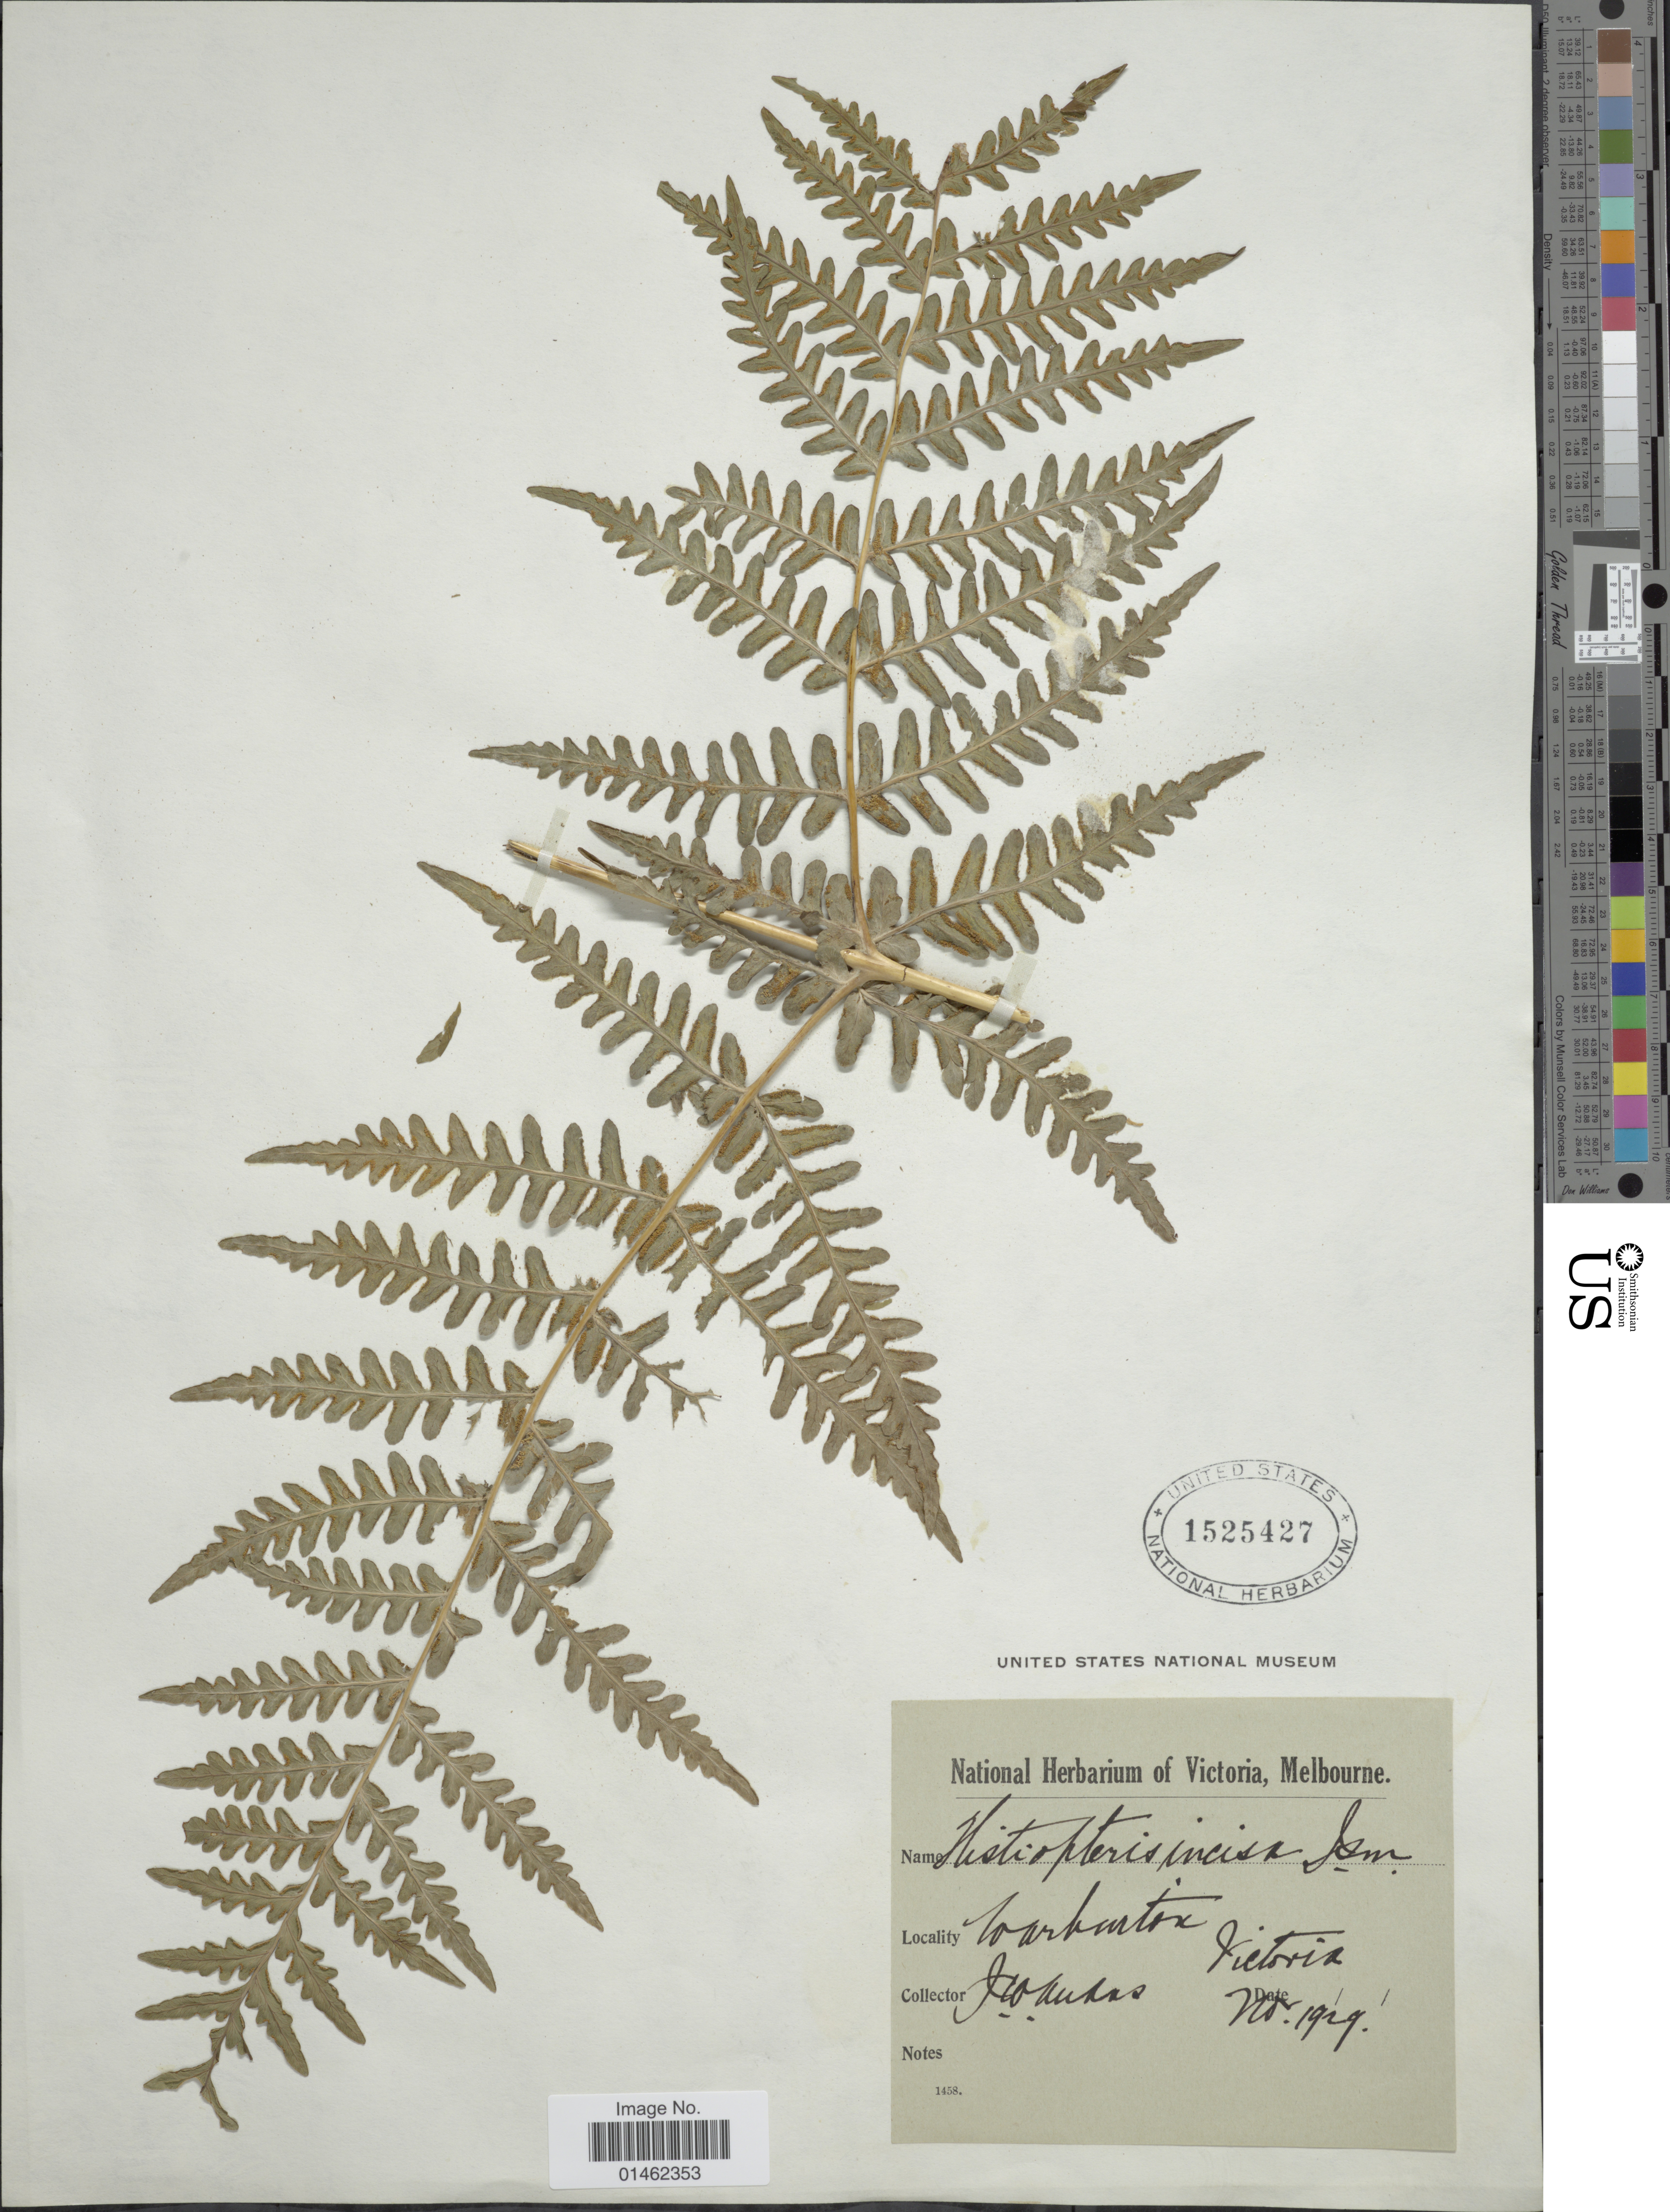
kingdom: Plantae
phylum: Tracheophyta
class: Polypodiopsida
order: Polypodiales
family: Dennstaedtiaceae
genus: Histiopteris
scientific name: Histiopteris incisa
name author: (Thunb.) J. Sm.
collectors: J. Audas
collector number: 1929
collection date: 1929-11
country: Australia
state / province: Victoria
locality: Warburton, Victoria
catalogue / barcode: US 1525427